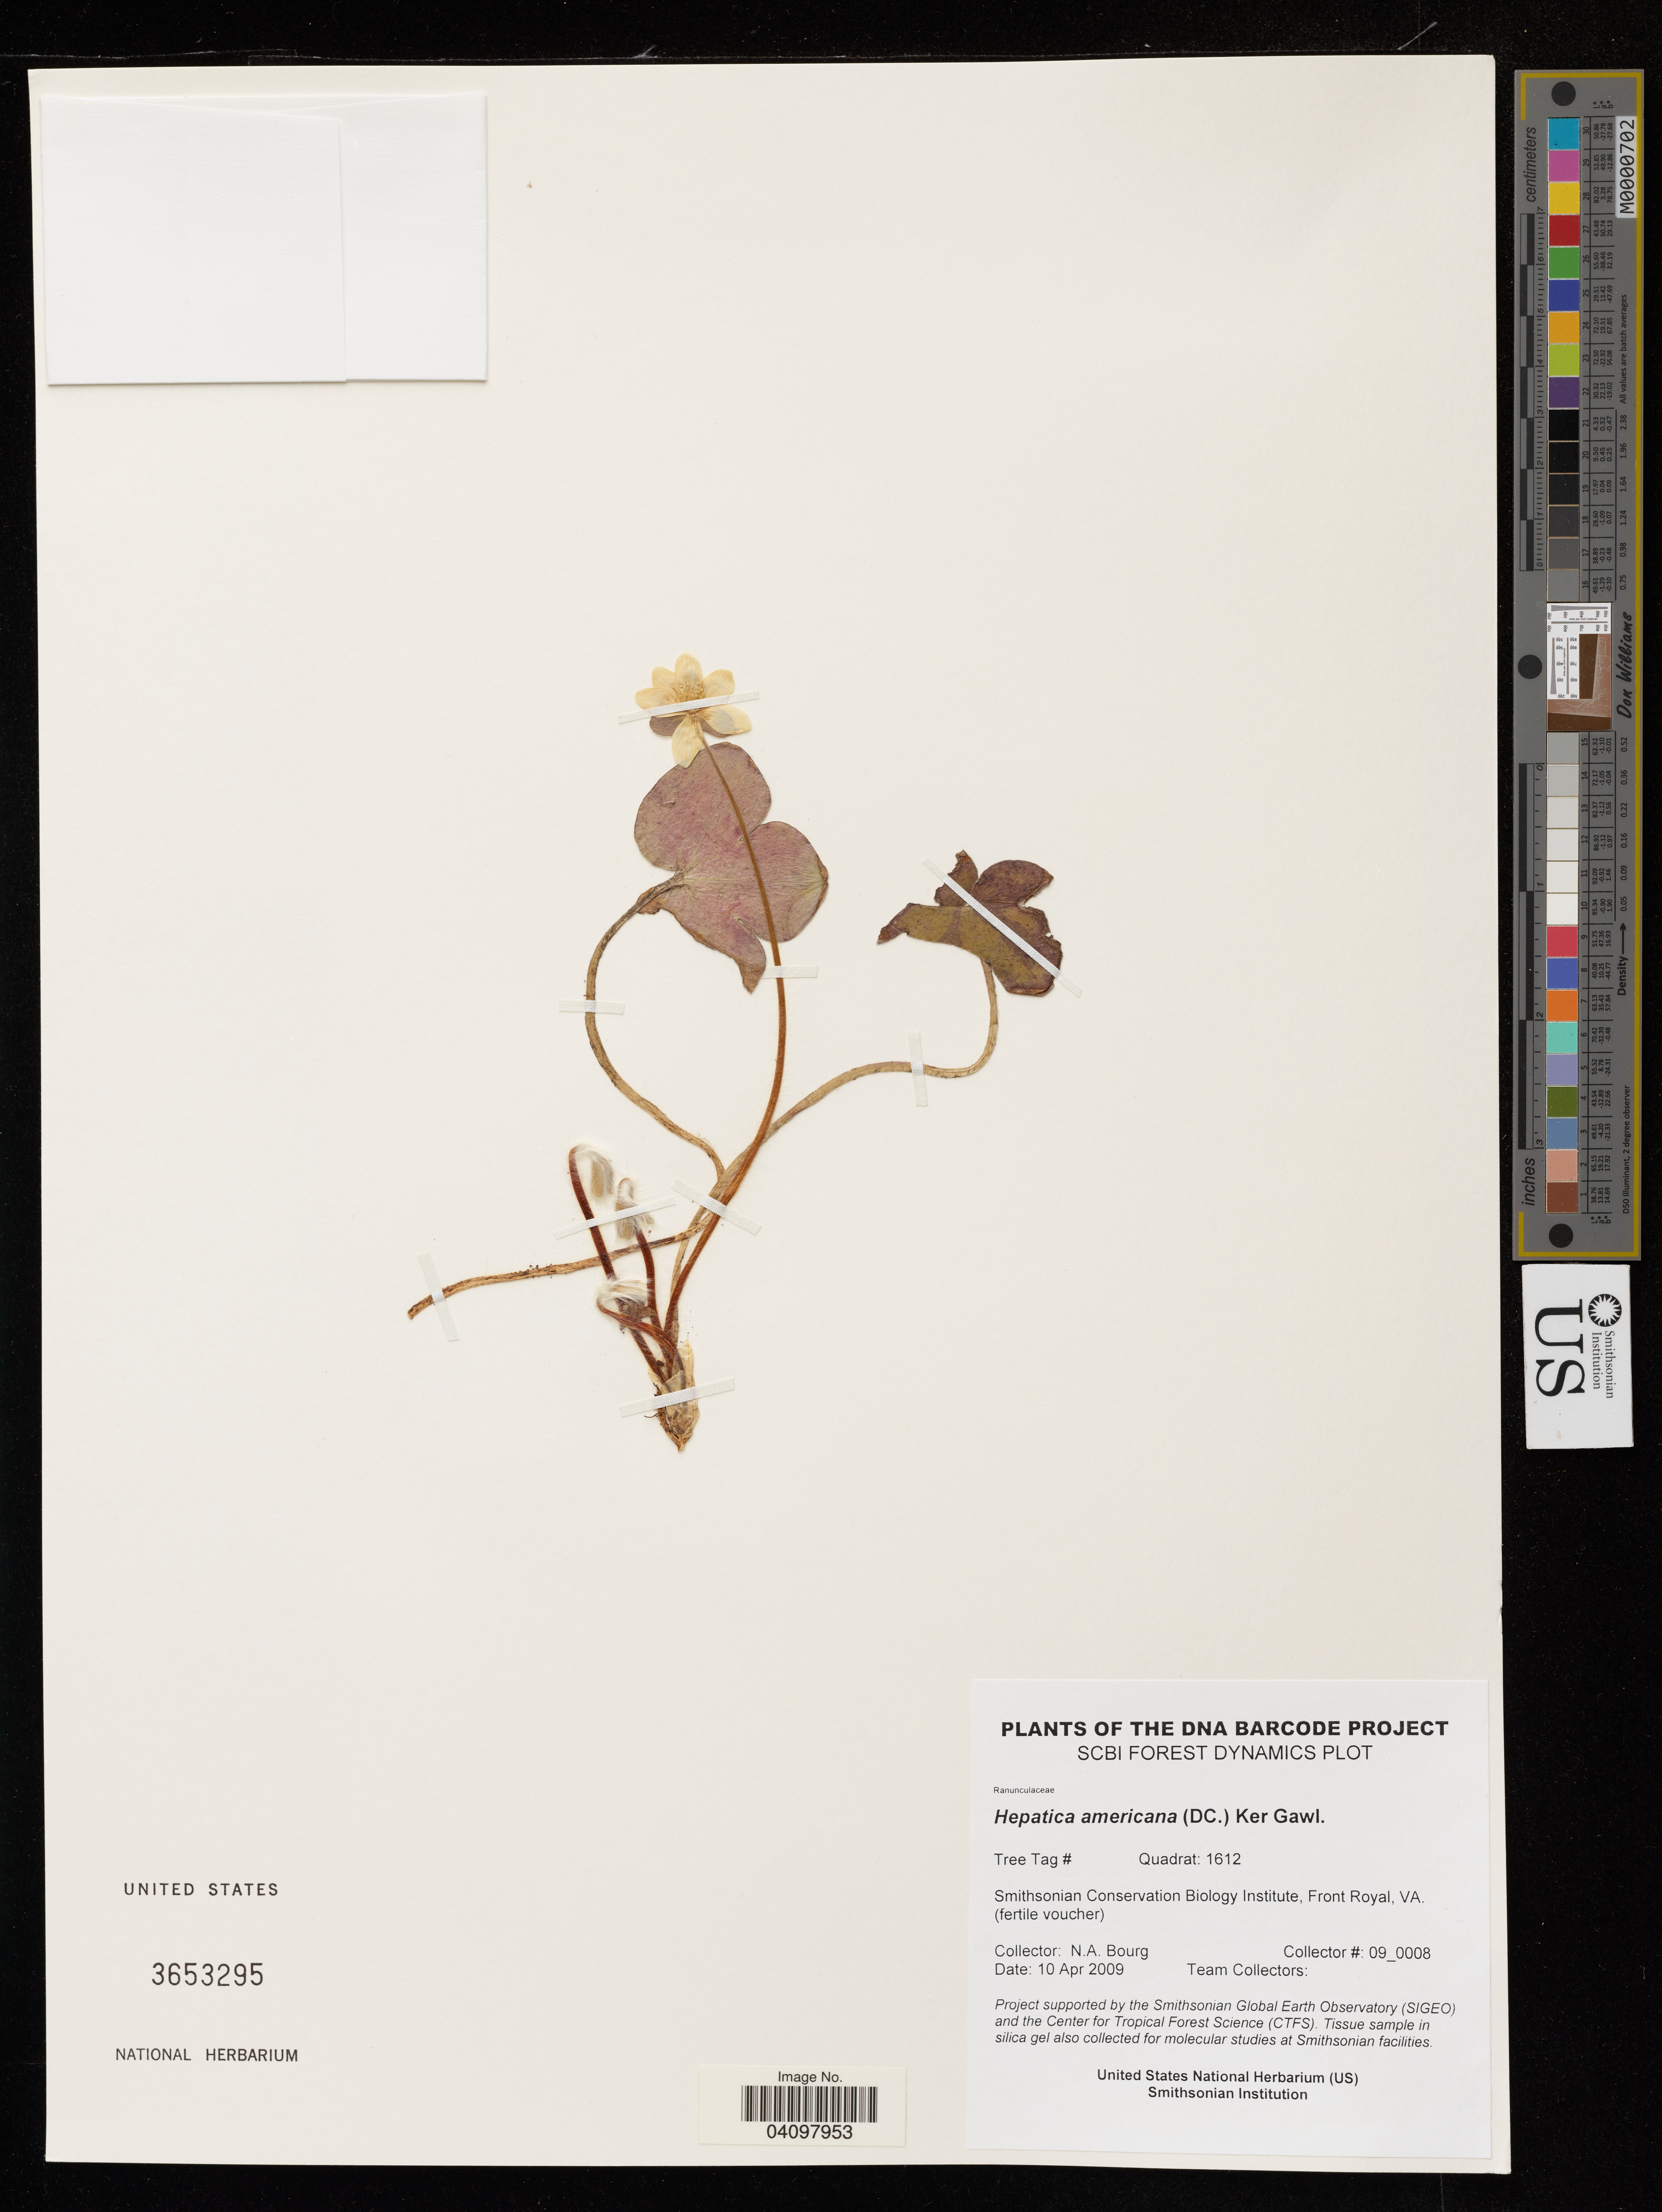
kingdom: Plantae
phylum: Tracheophyta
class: Magnoliopsida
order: Ranunculales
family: Ranunculaceae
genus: Hepatica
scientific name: Hepatica americana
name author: (DC.) Ker Gawl.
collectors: N. A. Bourg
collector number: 09_0008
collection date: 2009-04-10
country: United States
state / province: Virginia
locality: Smithsonian Conservation Biology Institute, Front Royal, VA. (fertile voucher).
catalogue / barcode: US 3653295